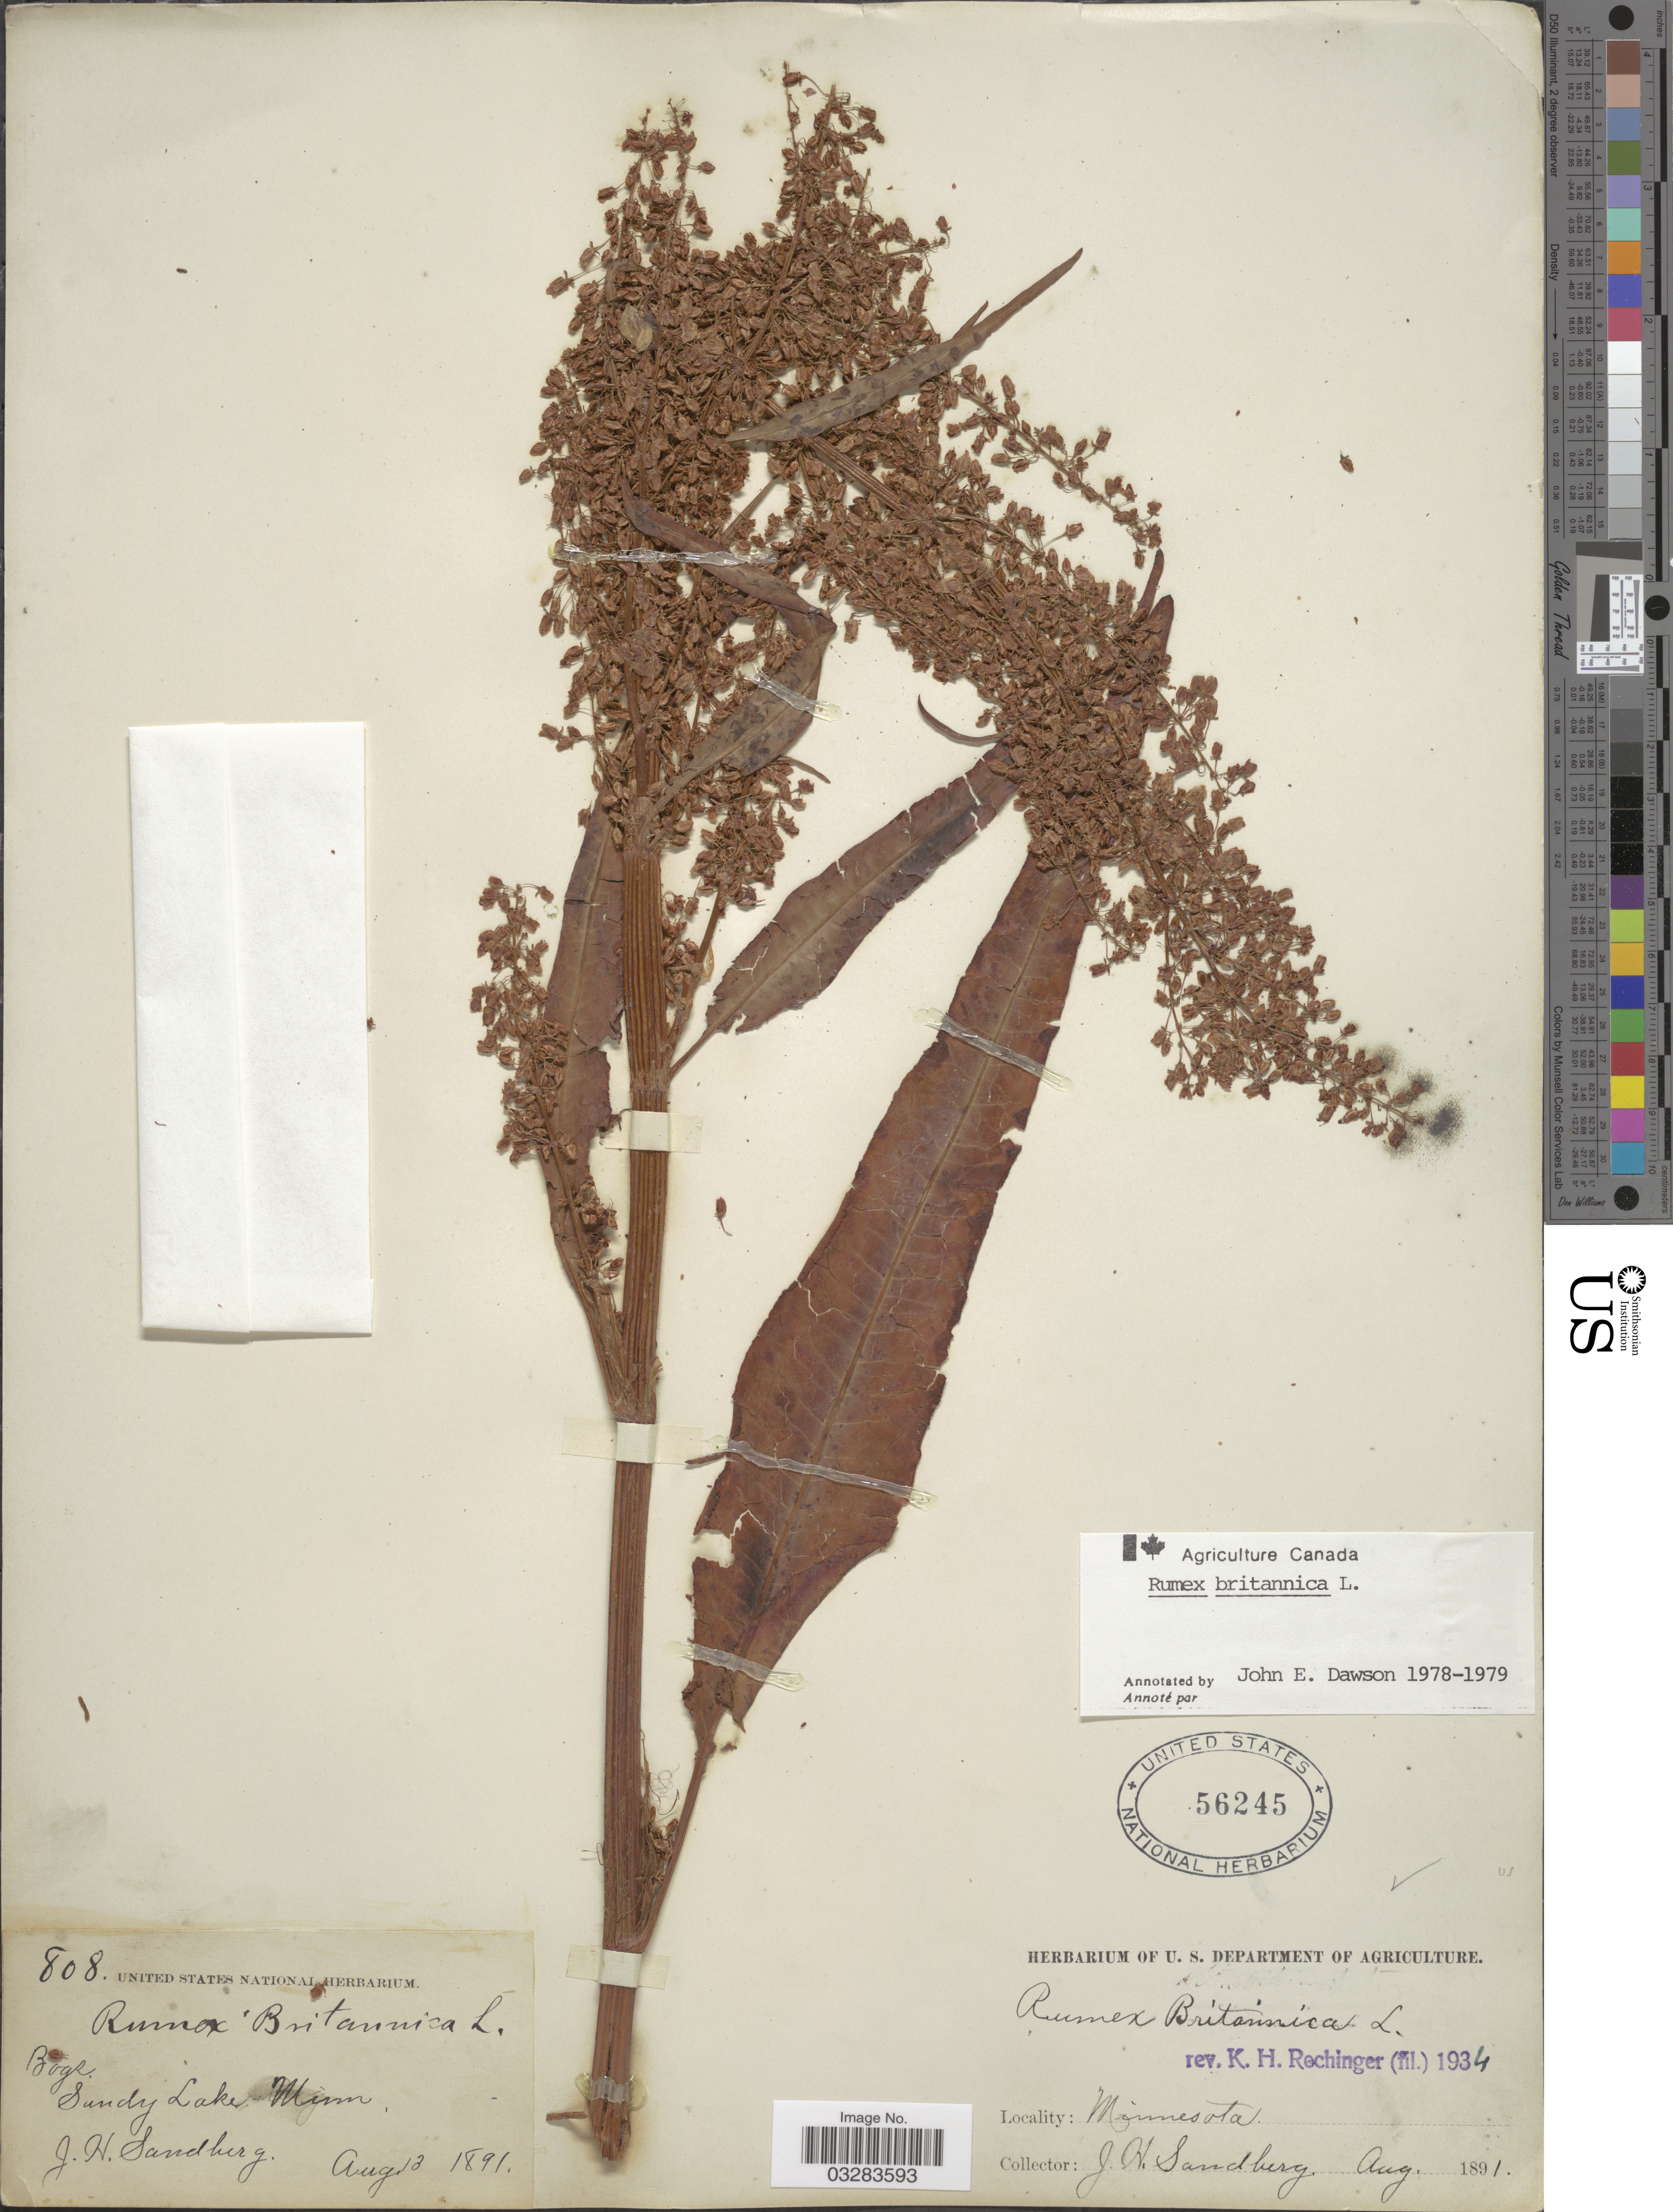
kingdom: Plantae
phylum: Tracheophyta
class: Magnoliopsida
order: Caryophyllales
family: Polygonaceae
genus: Rumex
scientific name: Rumex britannica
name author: L.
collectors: J. H. Sandberg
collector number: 808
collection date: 1891-08-13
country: United States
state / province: Minnesota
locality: Sundy Lake.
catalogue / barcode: US 56245